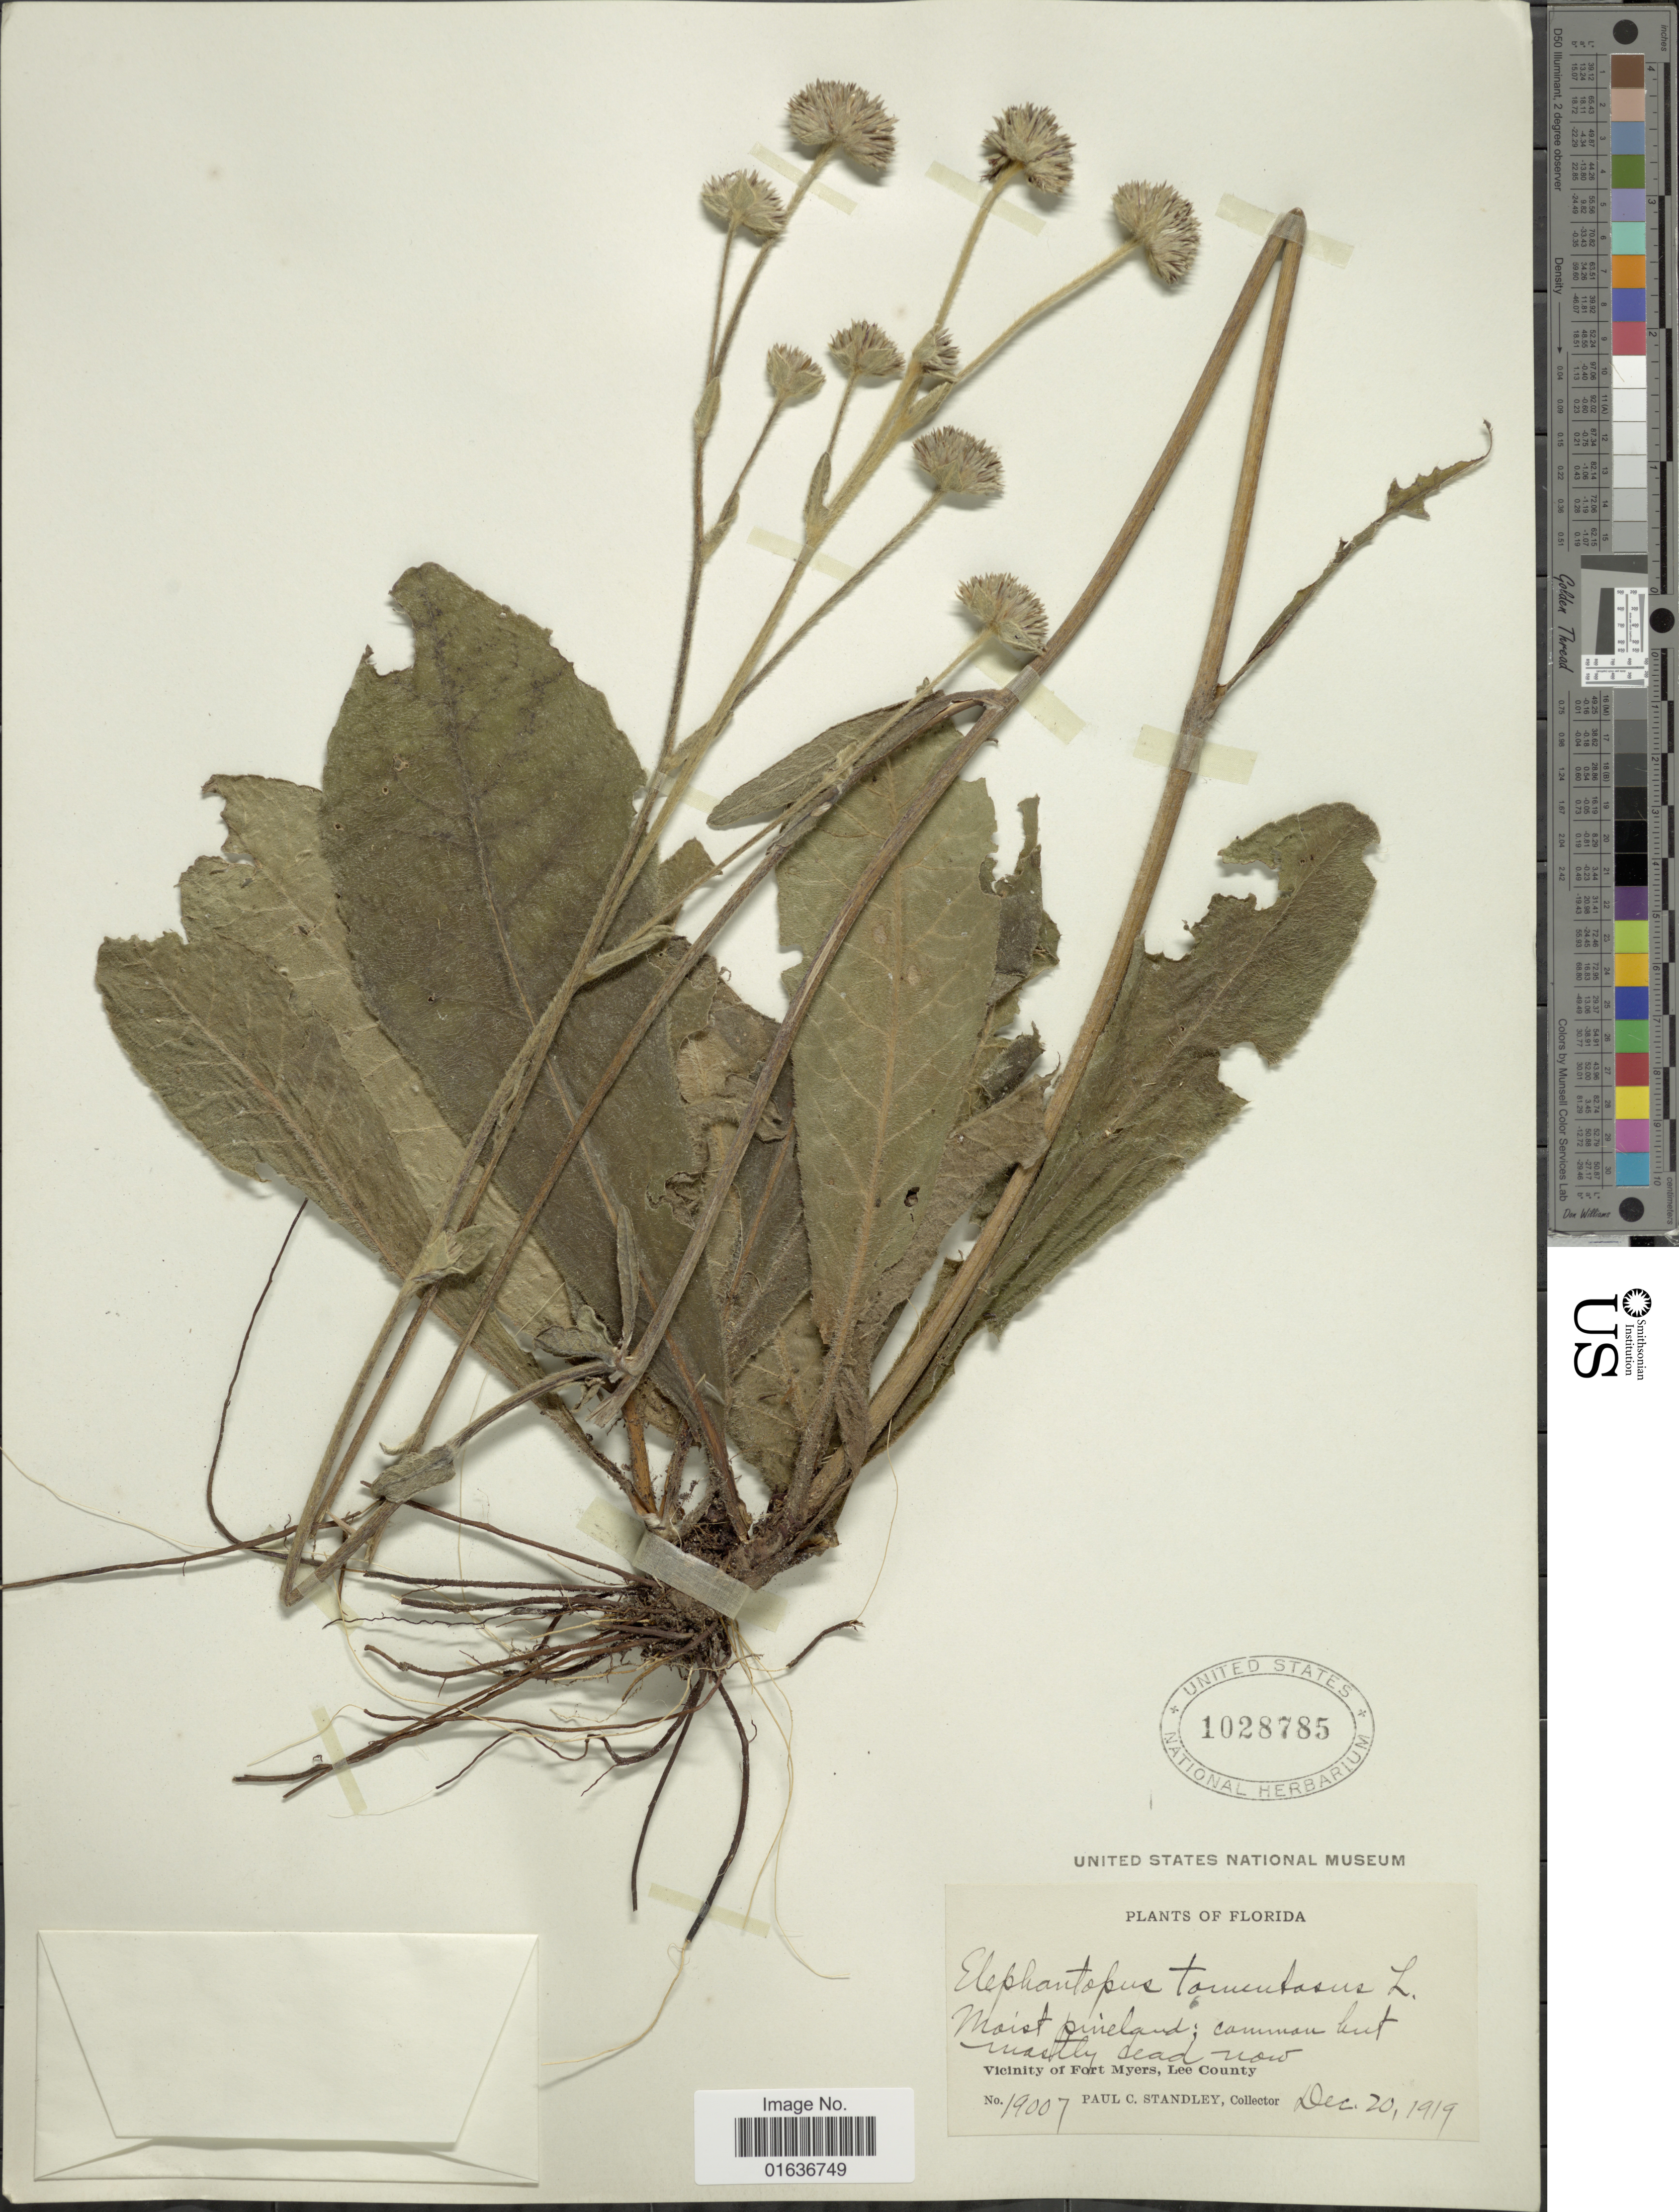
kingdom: Plantae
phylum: Tracheophyta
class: Magnoliopsida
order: Asterales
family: Asteraceae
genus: Elephantopus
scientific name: Elephantopus tomentosus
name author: L.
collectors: P. C. Standley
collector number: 19007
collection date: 1919-12-20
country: United States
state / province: Florida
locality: Moist pineland, Vicinity of Fort Myers, Lee County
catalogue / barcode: US 1028785